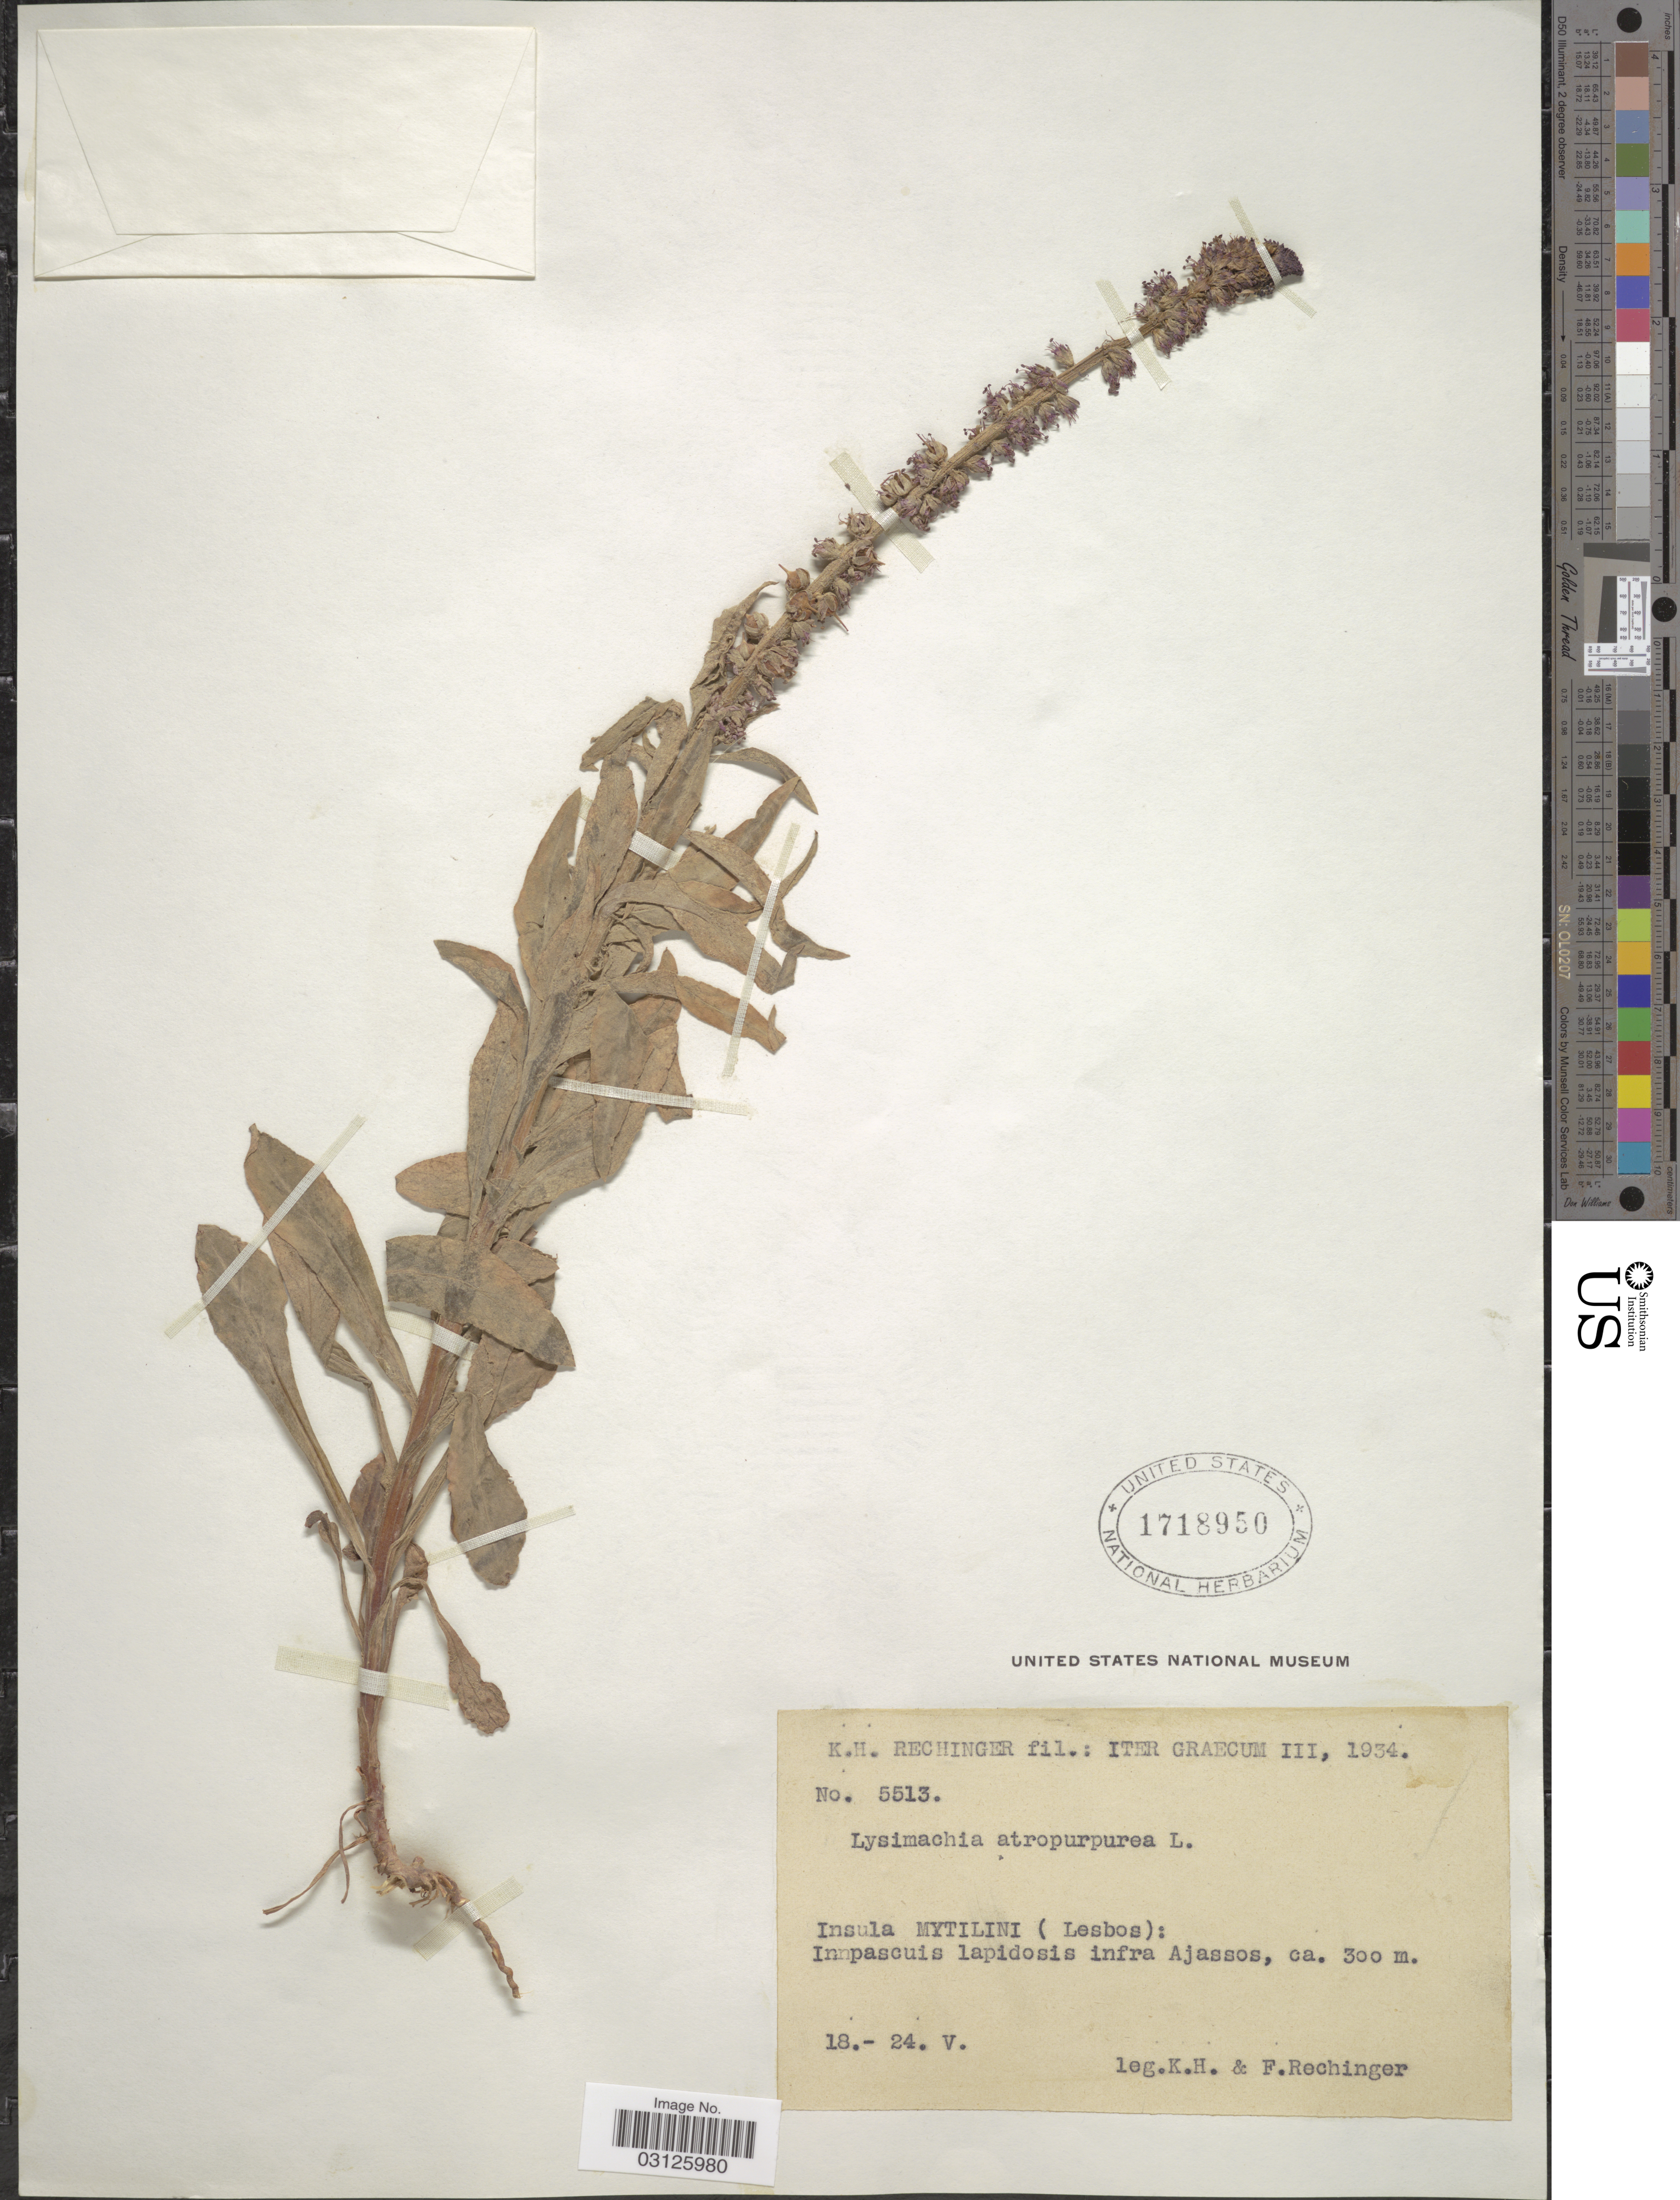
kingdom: Plantae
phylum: Tracheophyta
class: Magnoliopsida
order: Ericales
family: Primulaceae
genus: Lysimachia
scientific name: Lysimachia atropurpurea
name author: L.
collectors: K. H. Rechinger & F. Rechinger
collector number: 5513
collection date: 1934-05-18/1934-05-24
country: Greece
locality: Iter Graecum. Insula Mytilini (Lesbos): Innpascuis lapidosis infra Ajassos.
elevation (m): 300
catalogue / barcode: US 1718950